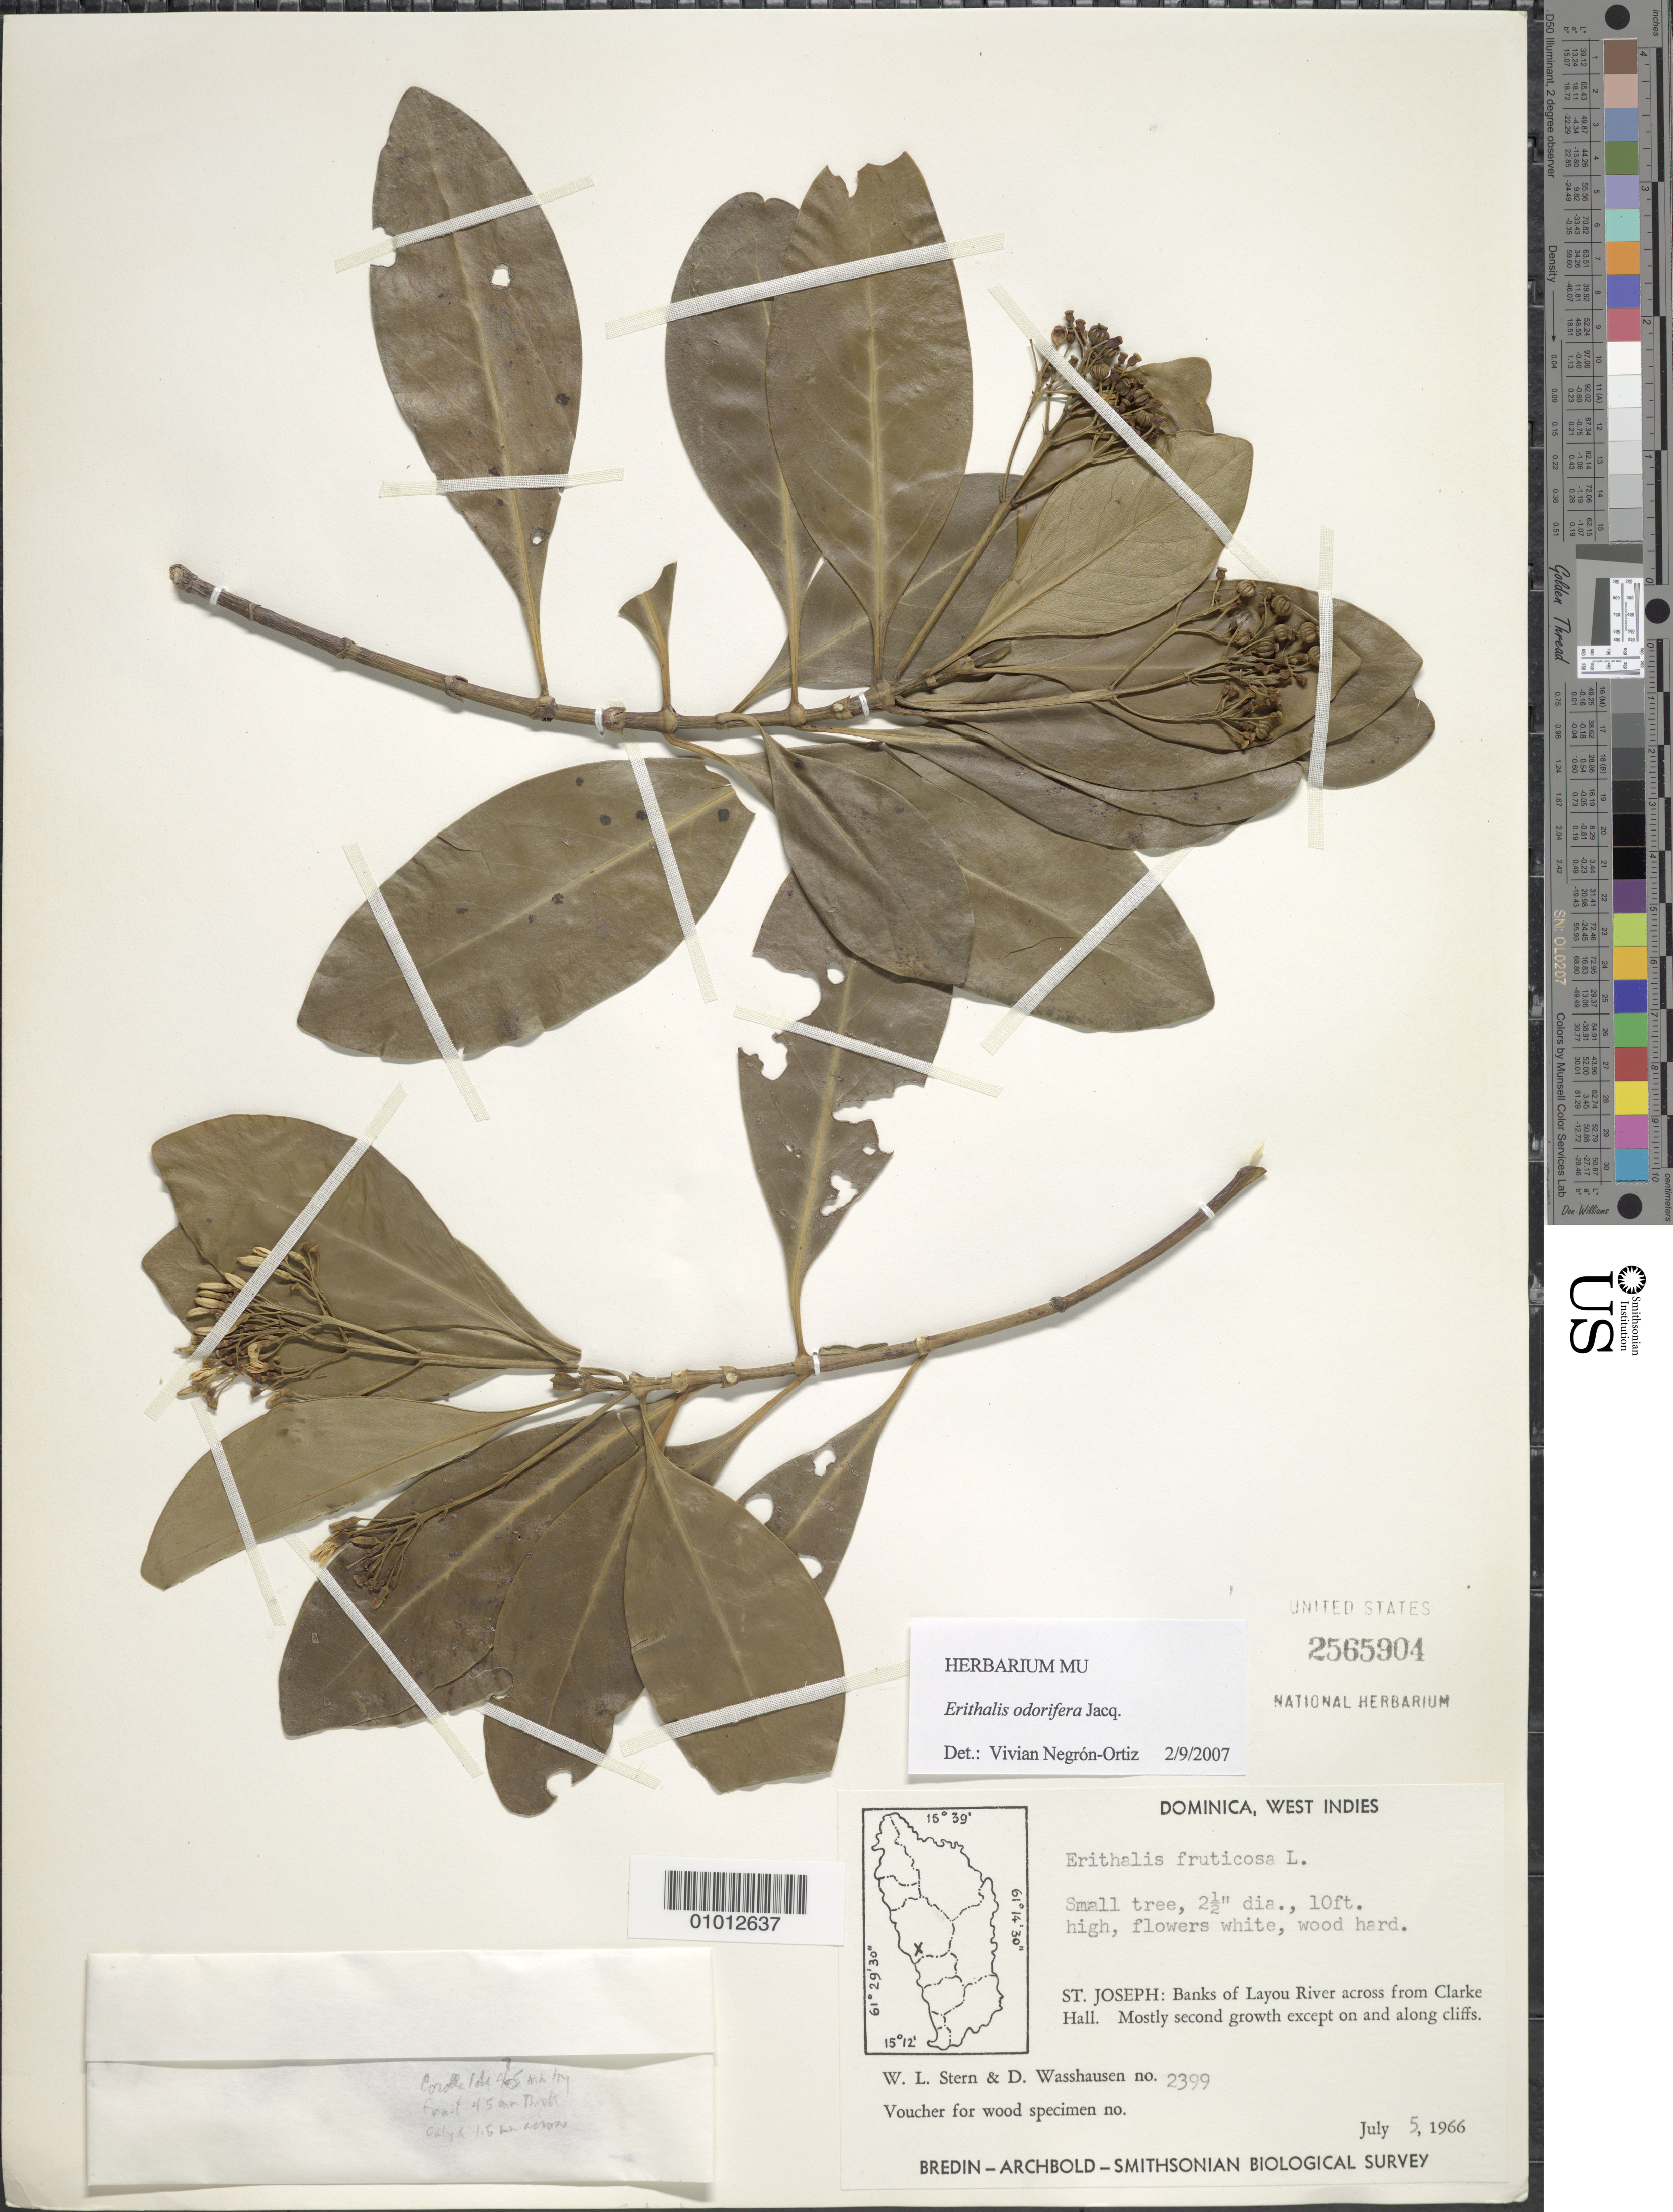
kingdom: Plantae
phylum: Tracheophyta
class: Magnoliopsida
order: Gentianales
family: Rubiaceae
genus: Erithalis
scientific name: Erithalis odorifera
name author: Jacq.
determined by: Negrón-Ortiz, V.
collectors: W. L. Stern & D. C. Wasshausen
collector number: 2399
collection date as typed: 05 Jul 1966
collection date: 1966-07-05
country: Dominica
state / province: St. Joseph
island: Dominica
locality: Banks of Layou River across from Clarke Hall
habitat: Mostly second growth except on and along cliffs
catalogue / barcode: US 2565904